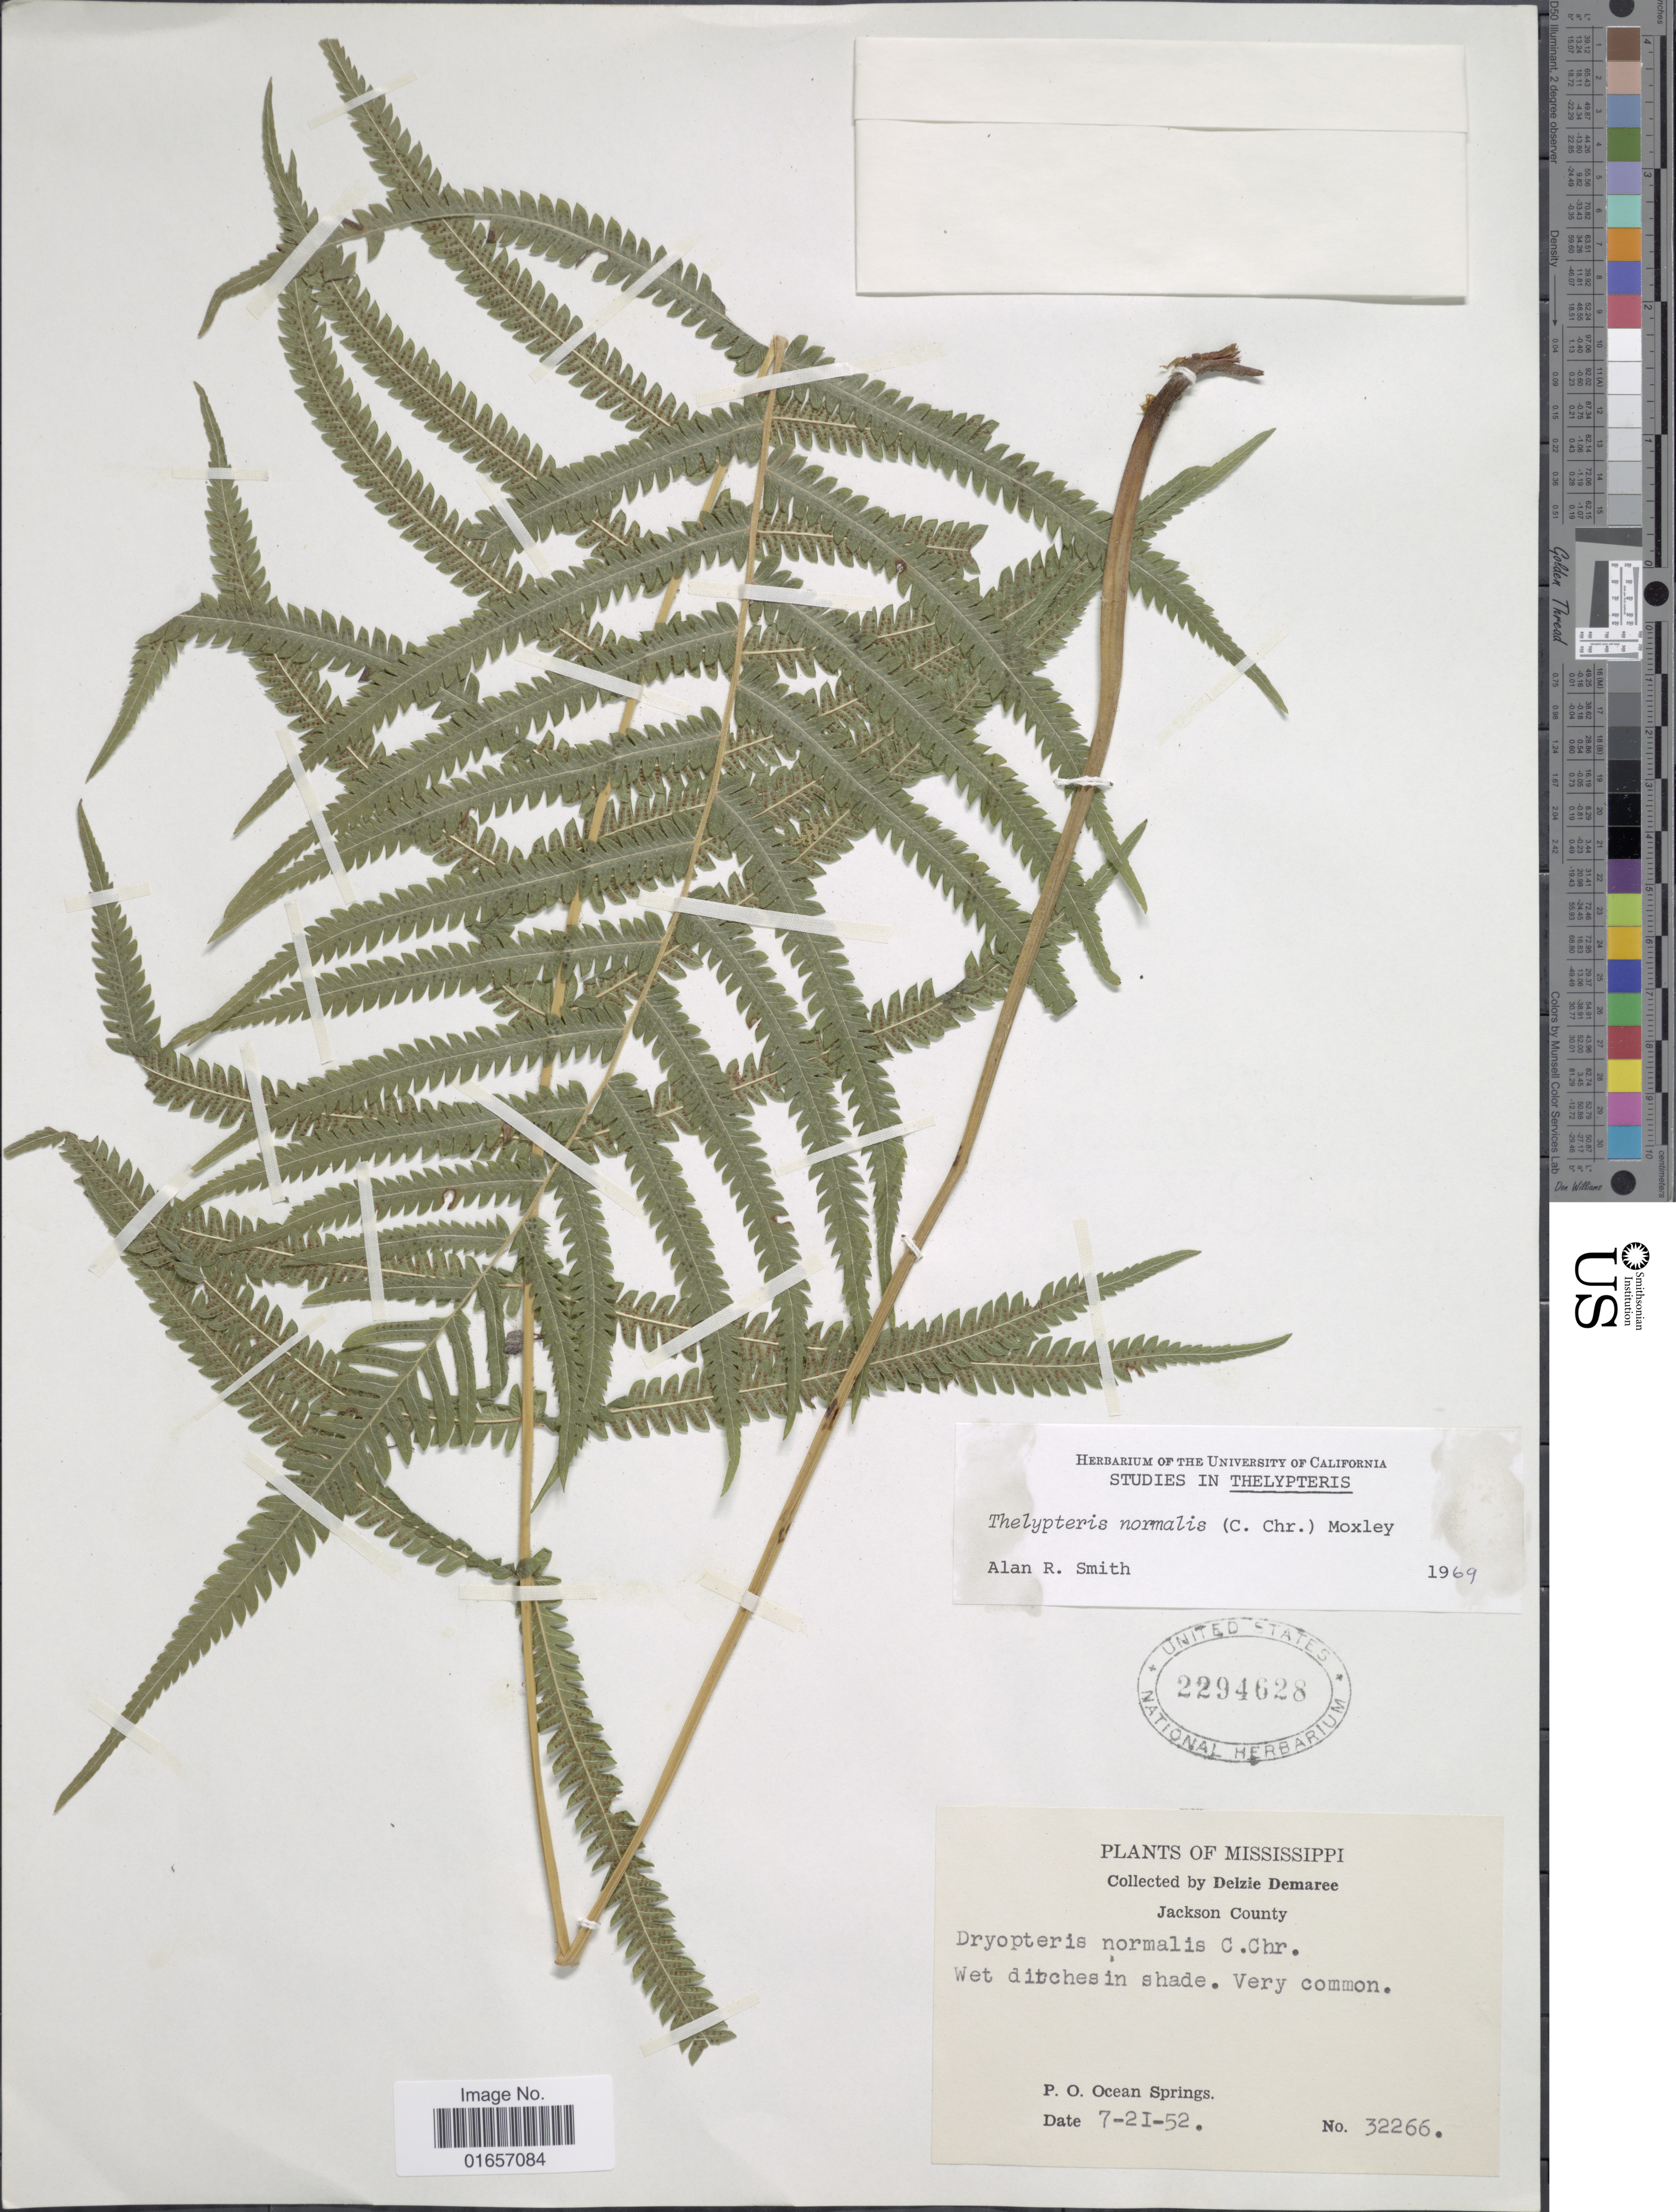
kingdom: Plantae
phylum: Tracheophyta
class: Polypodiopsida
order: Polypodiales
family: Thelypteridaceae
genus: Christella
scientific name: Christella kunthii comb. ined.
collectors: D. Demaree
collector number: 32266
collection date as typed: Transcribed d/m/y: 21/7/52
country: United States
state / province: Mississippi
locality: Jackson County, P.O. Ocean Springs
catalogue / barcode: US 2294628